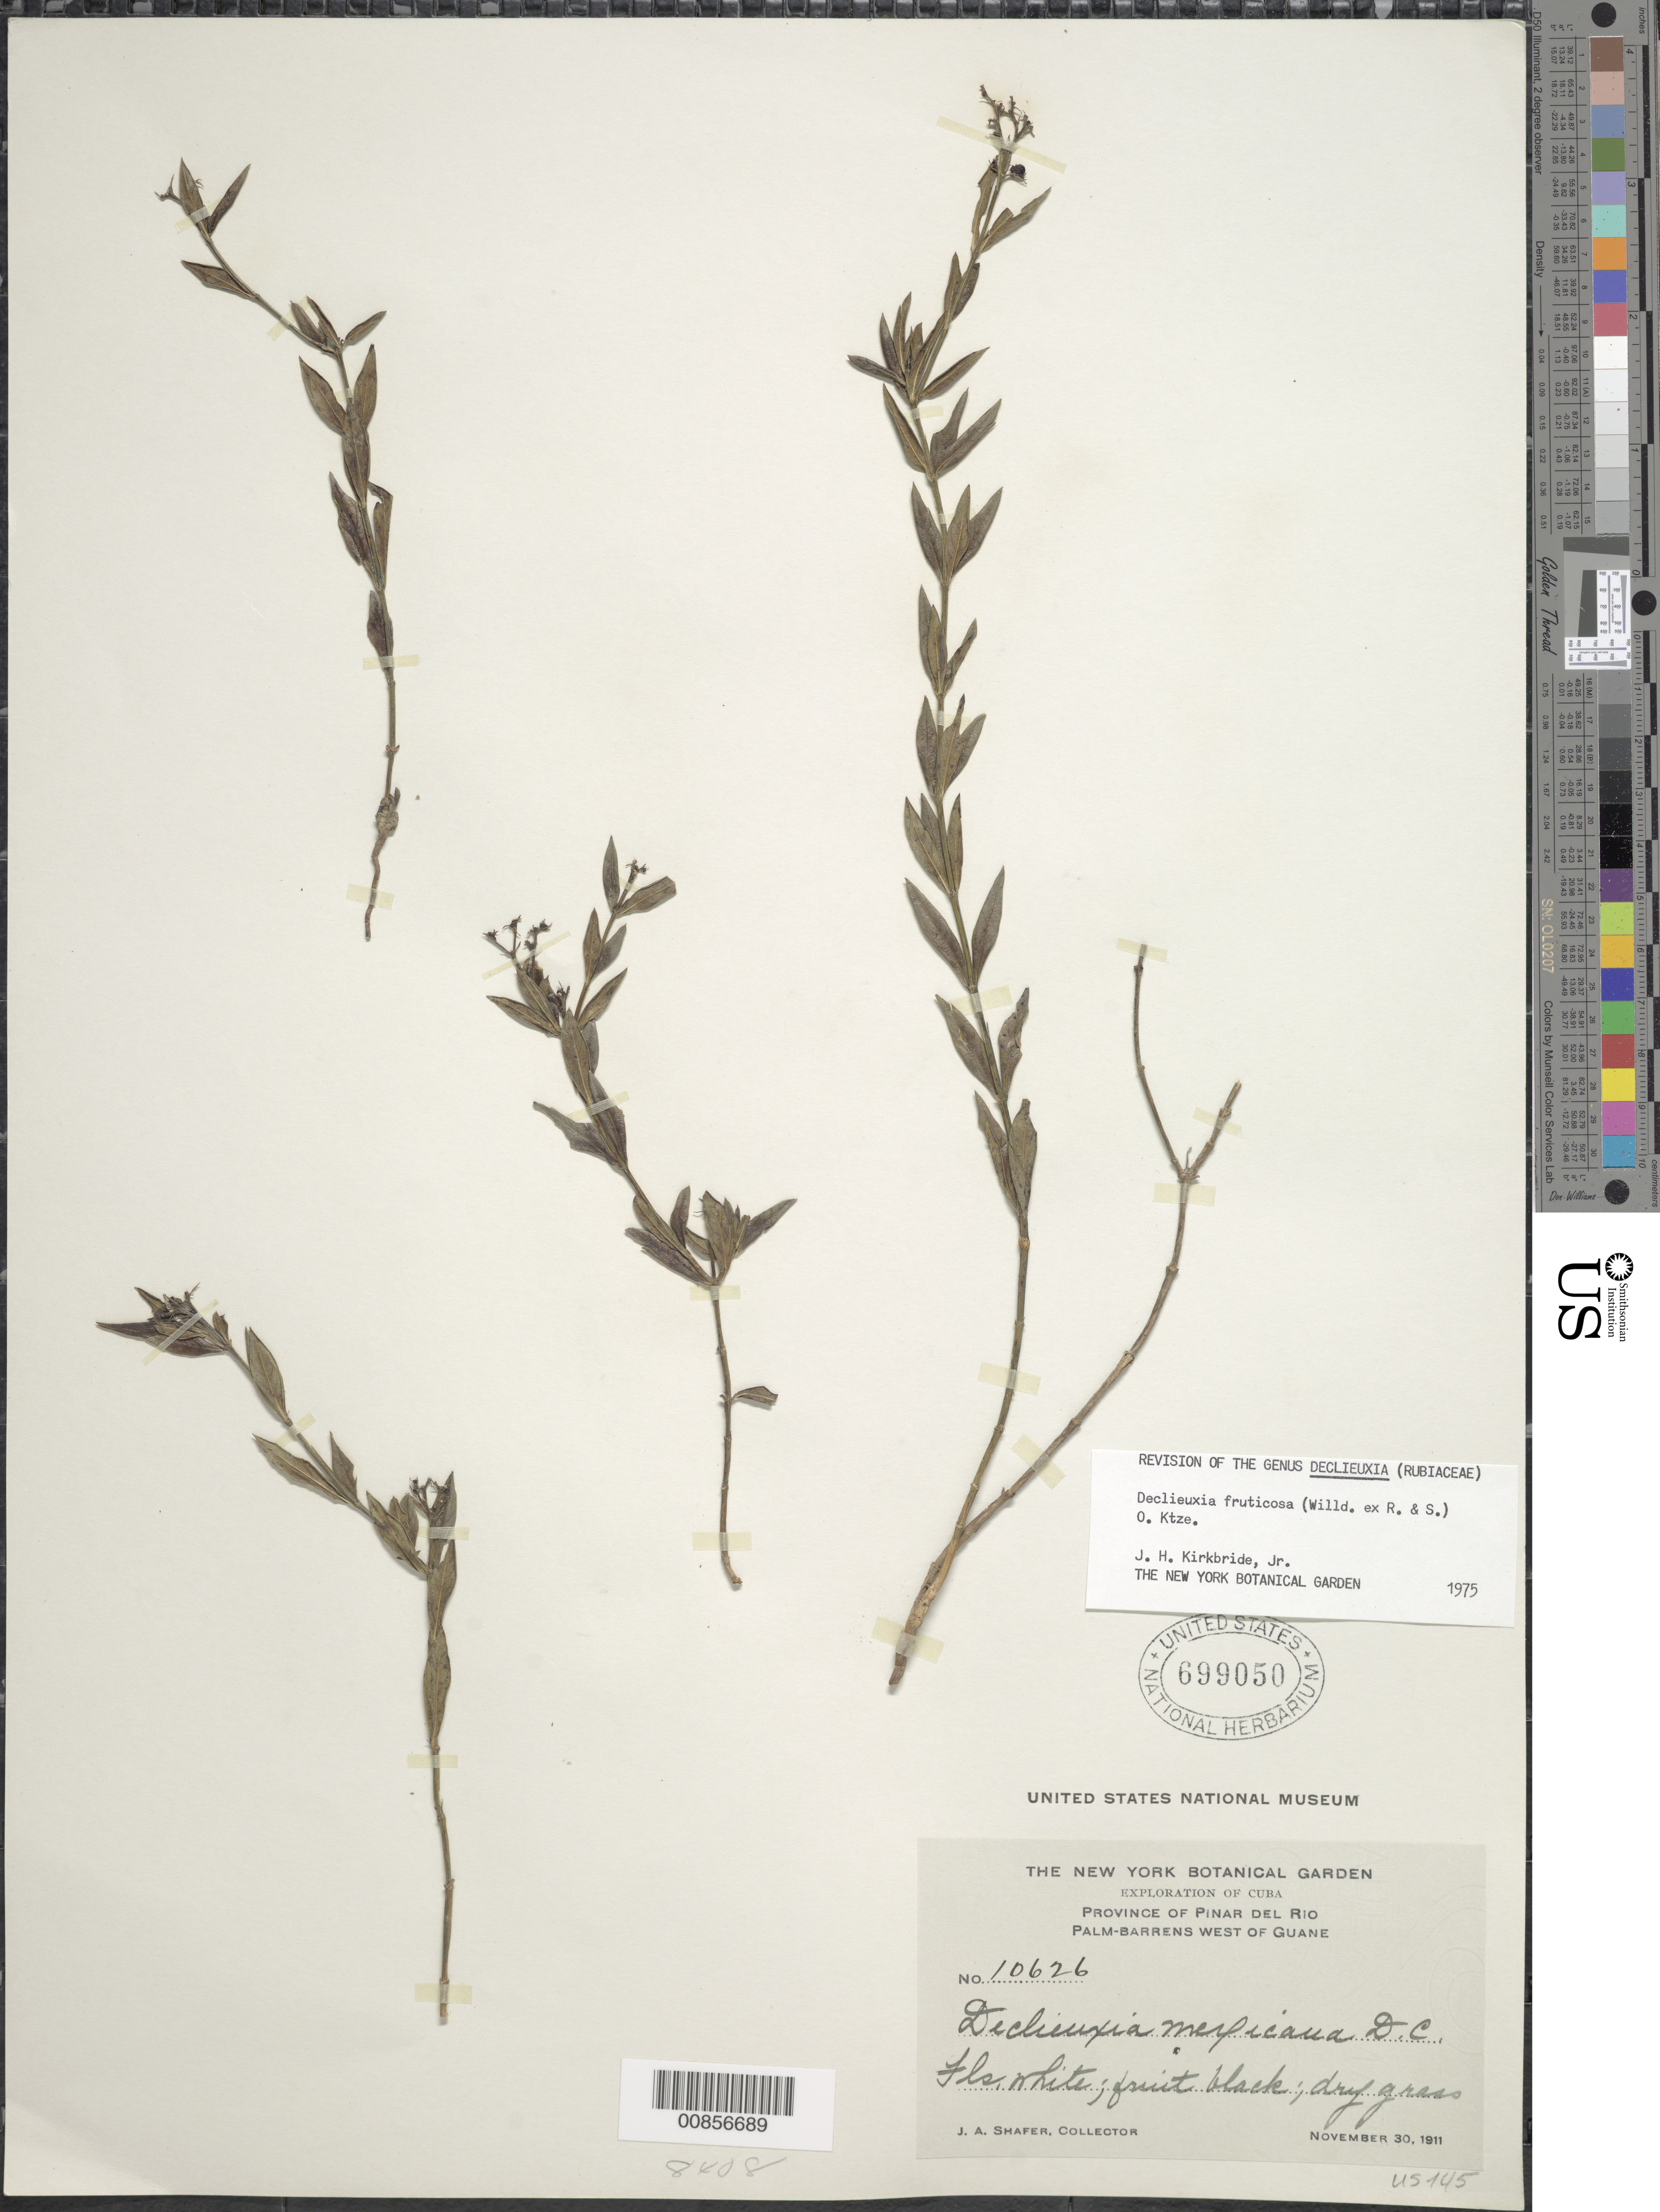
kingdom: Plantae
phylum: Tracheophyta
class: Magnoliopsida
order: Gentianales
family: Rubiaceae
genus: Declieuxia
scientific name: Declieuxia fruticosa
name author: (Willd. ex Roem. & Schult.) Kuntze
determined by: Kirkbride, J. H.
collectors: J. A. Shafer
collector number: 10626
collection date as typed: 30 Nov 1911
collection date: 1911-11-30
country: Cuba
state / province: Pinar del Río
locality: Palm Barrens west of Guane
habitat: Palm-barrens, in dry grass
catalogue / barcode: US 699050